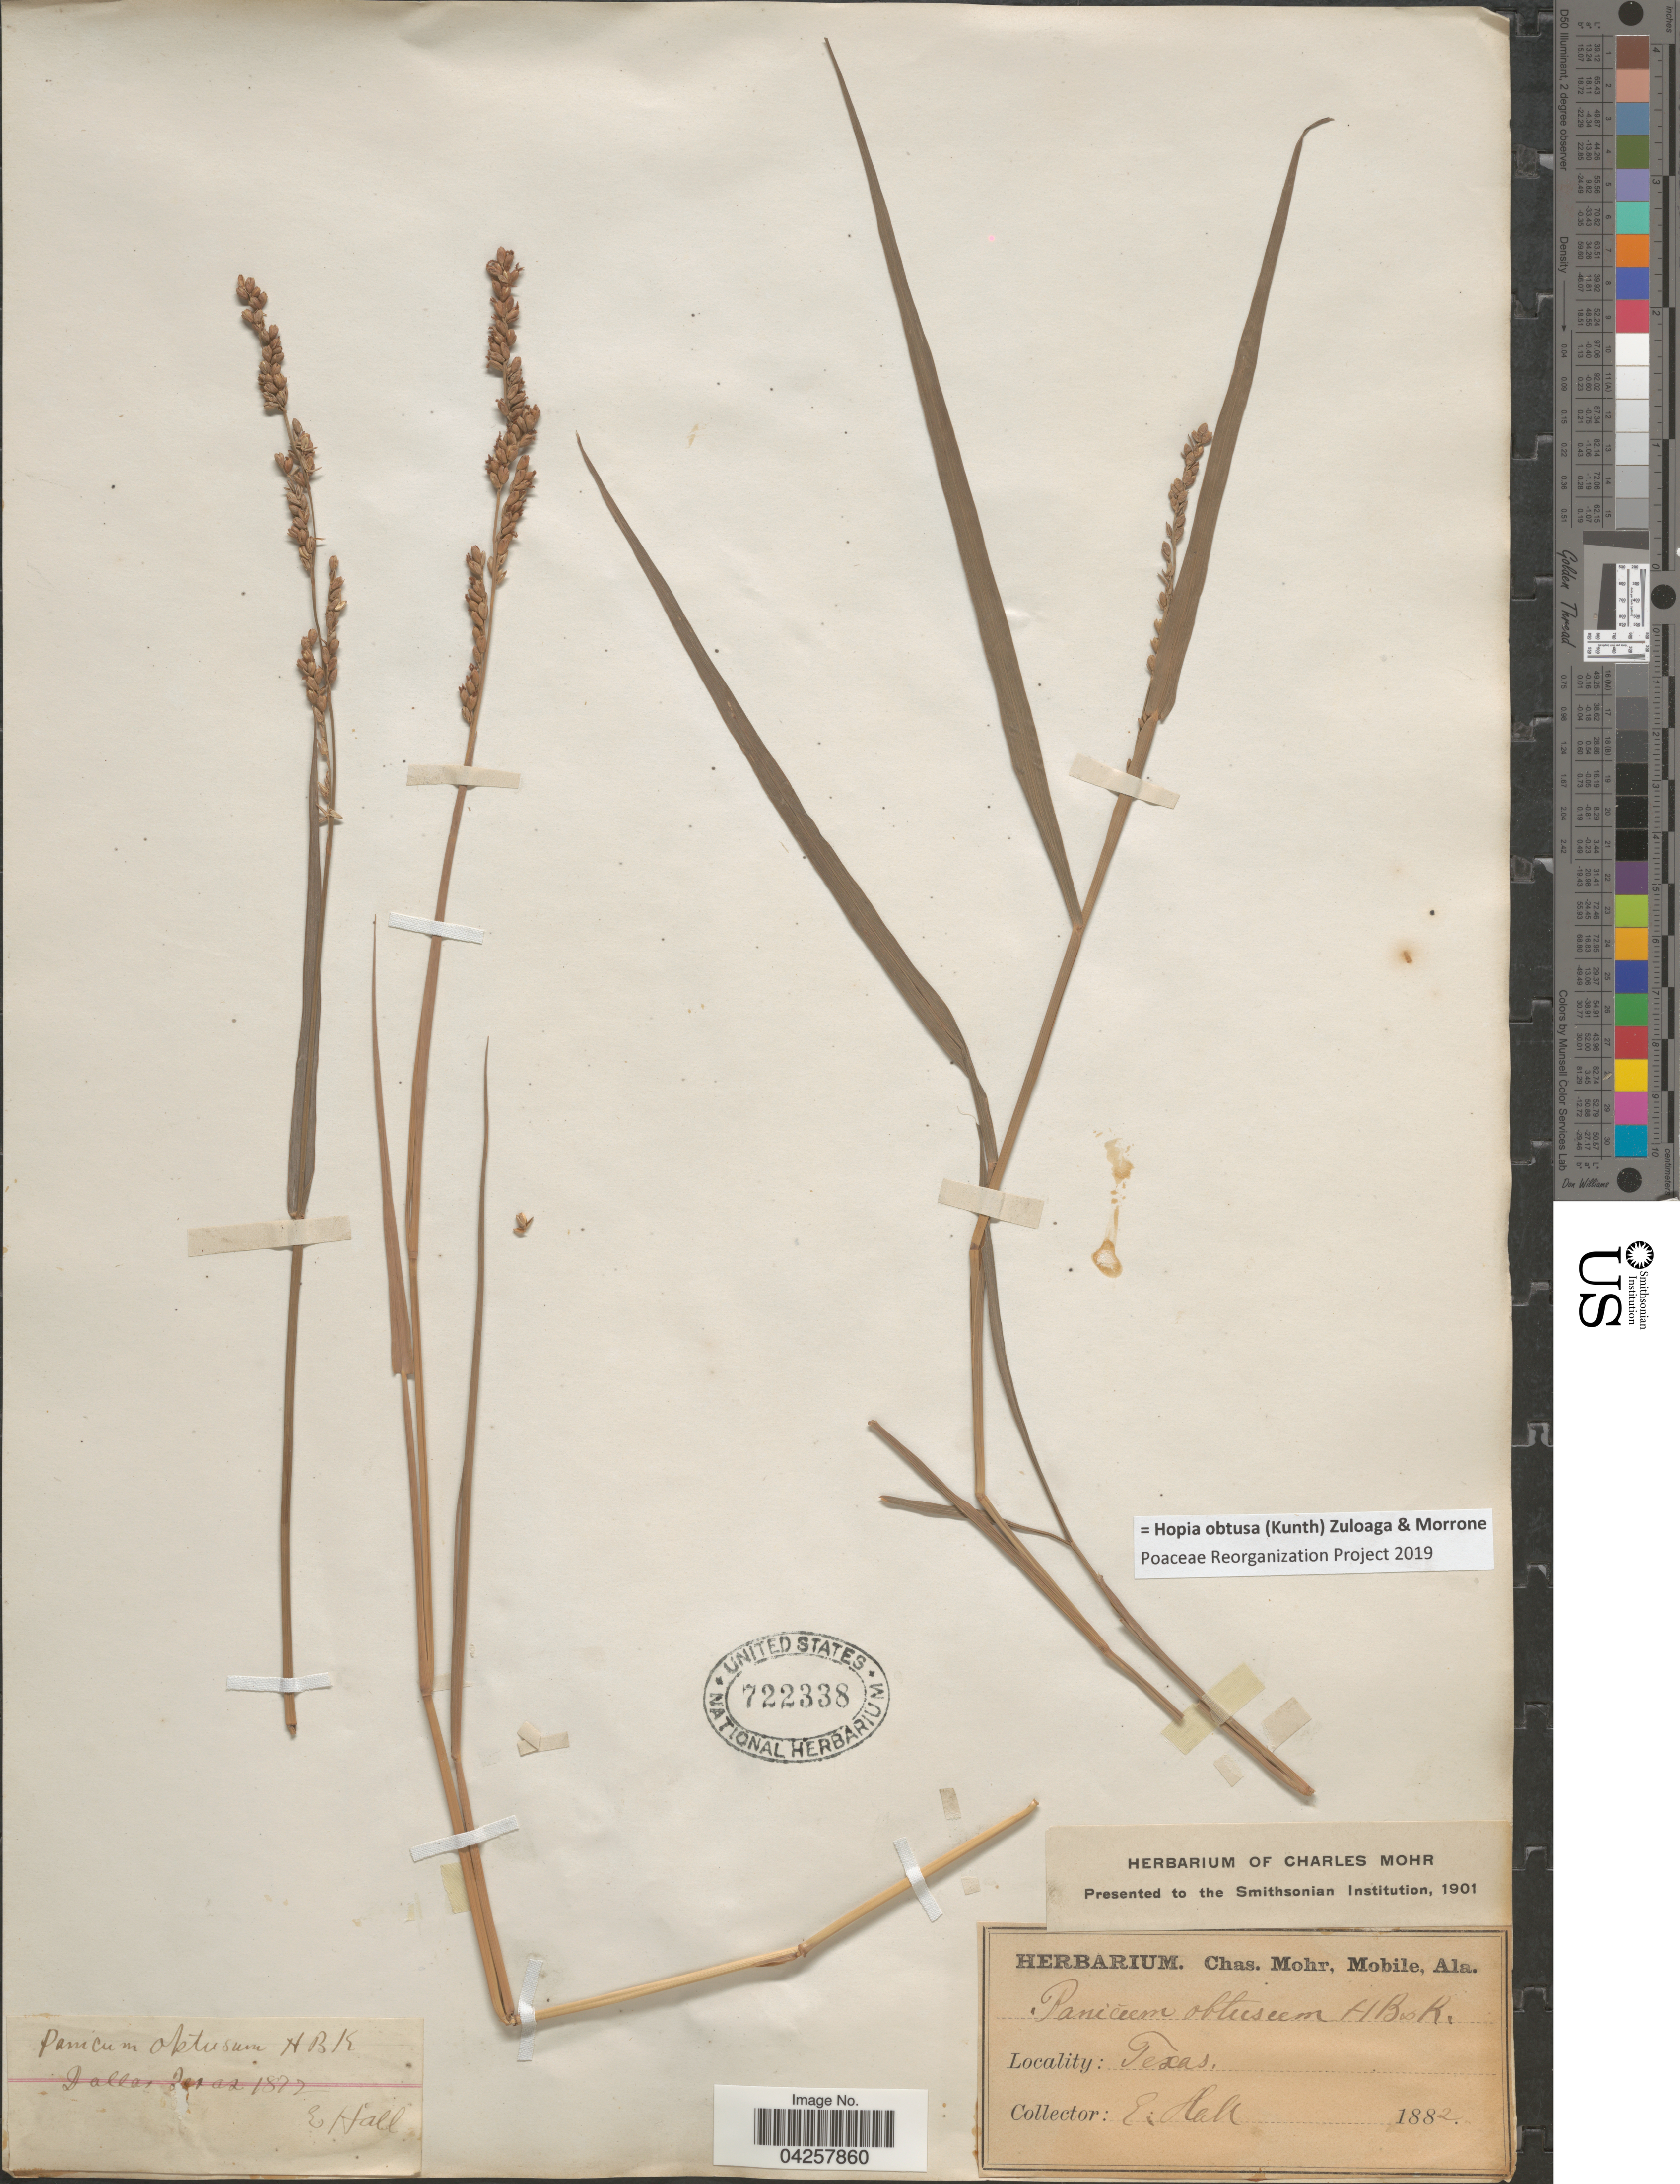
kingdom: Plantae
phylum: Tracheophyta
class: Liliopsida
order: Poales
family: Poaceae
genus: Hopia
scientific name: Hopia obtusa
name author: (Kunth) Zuloaga & Morrone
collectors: E. Hall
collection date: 1882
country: United States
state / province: Texas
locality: Dallas.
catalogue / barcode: US 722338